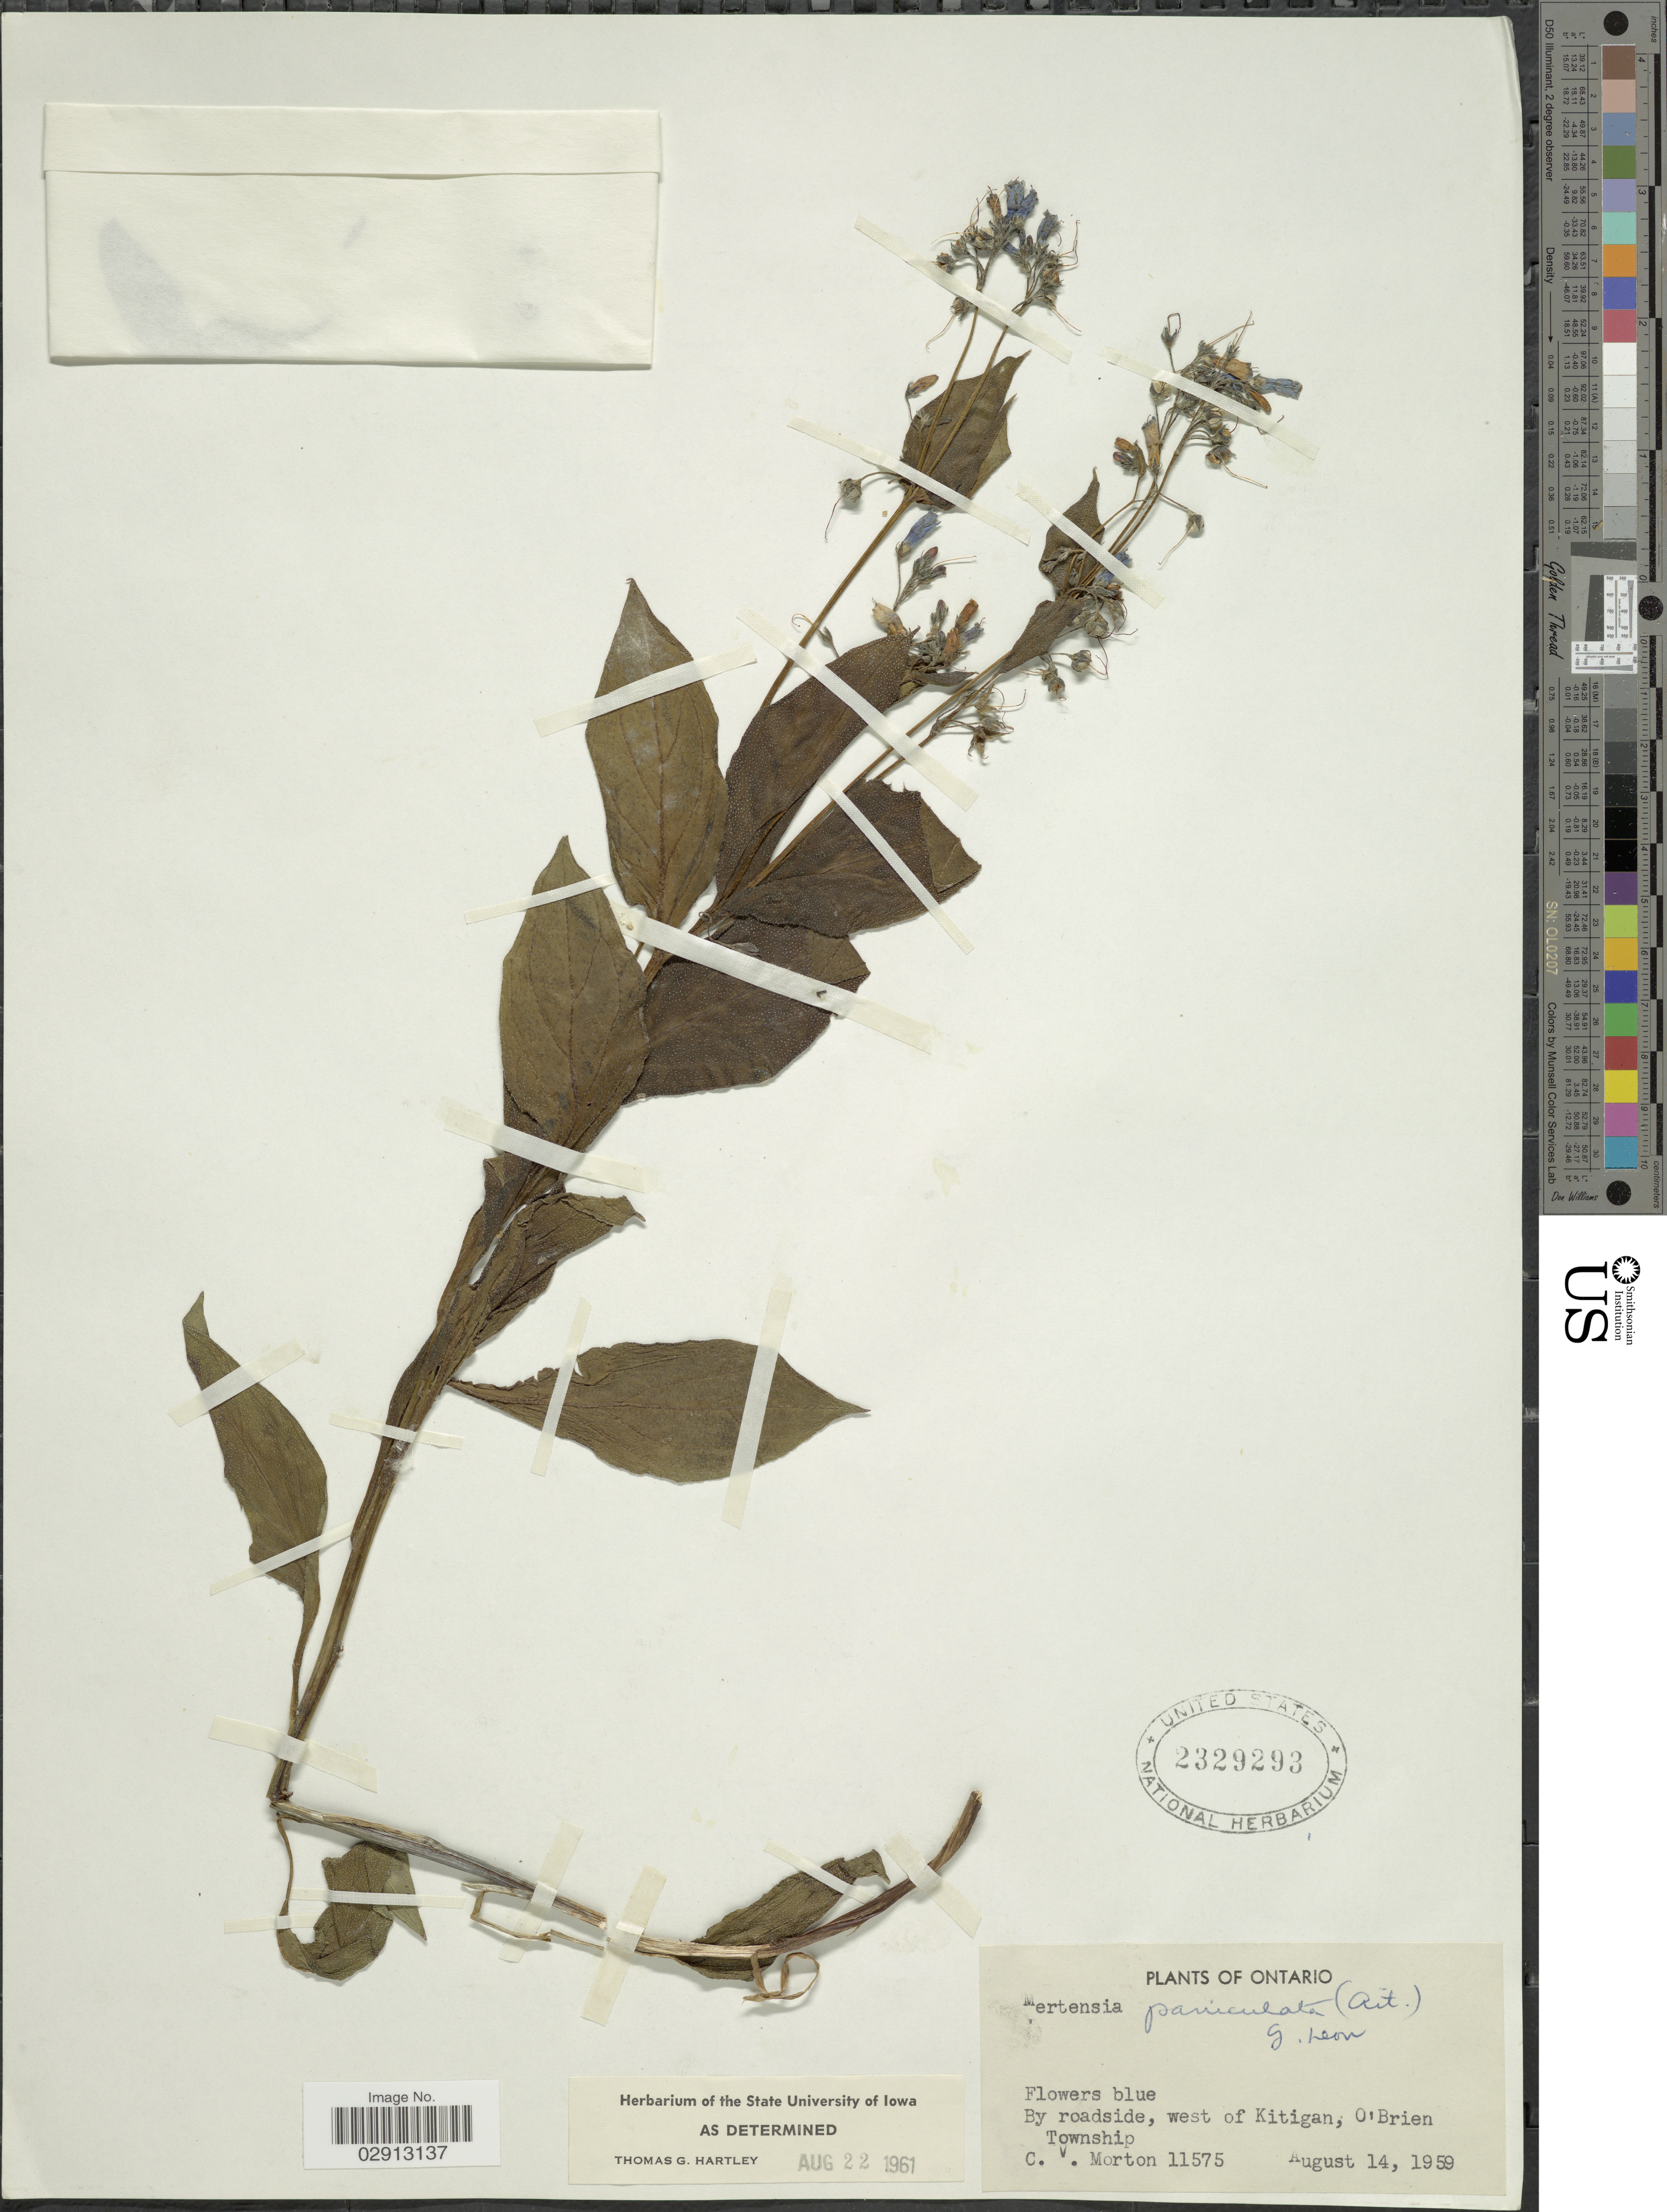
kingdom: Plantae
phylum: Tracheophyta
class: Magnoliopsida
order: Boraginales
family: Boraginaceae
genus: Mertensia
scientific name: Mertensia paniculata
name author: (Aiton) G. Don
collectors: C. V. Morton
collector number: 11575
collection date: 1959-08-14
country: Canada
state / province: Ontario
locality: By roadside, west of Kitigan; O'Brien Township.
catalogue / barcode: US 2329293